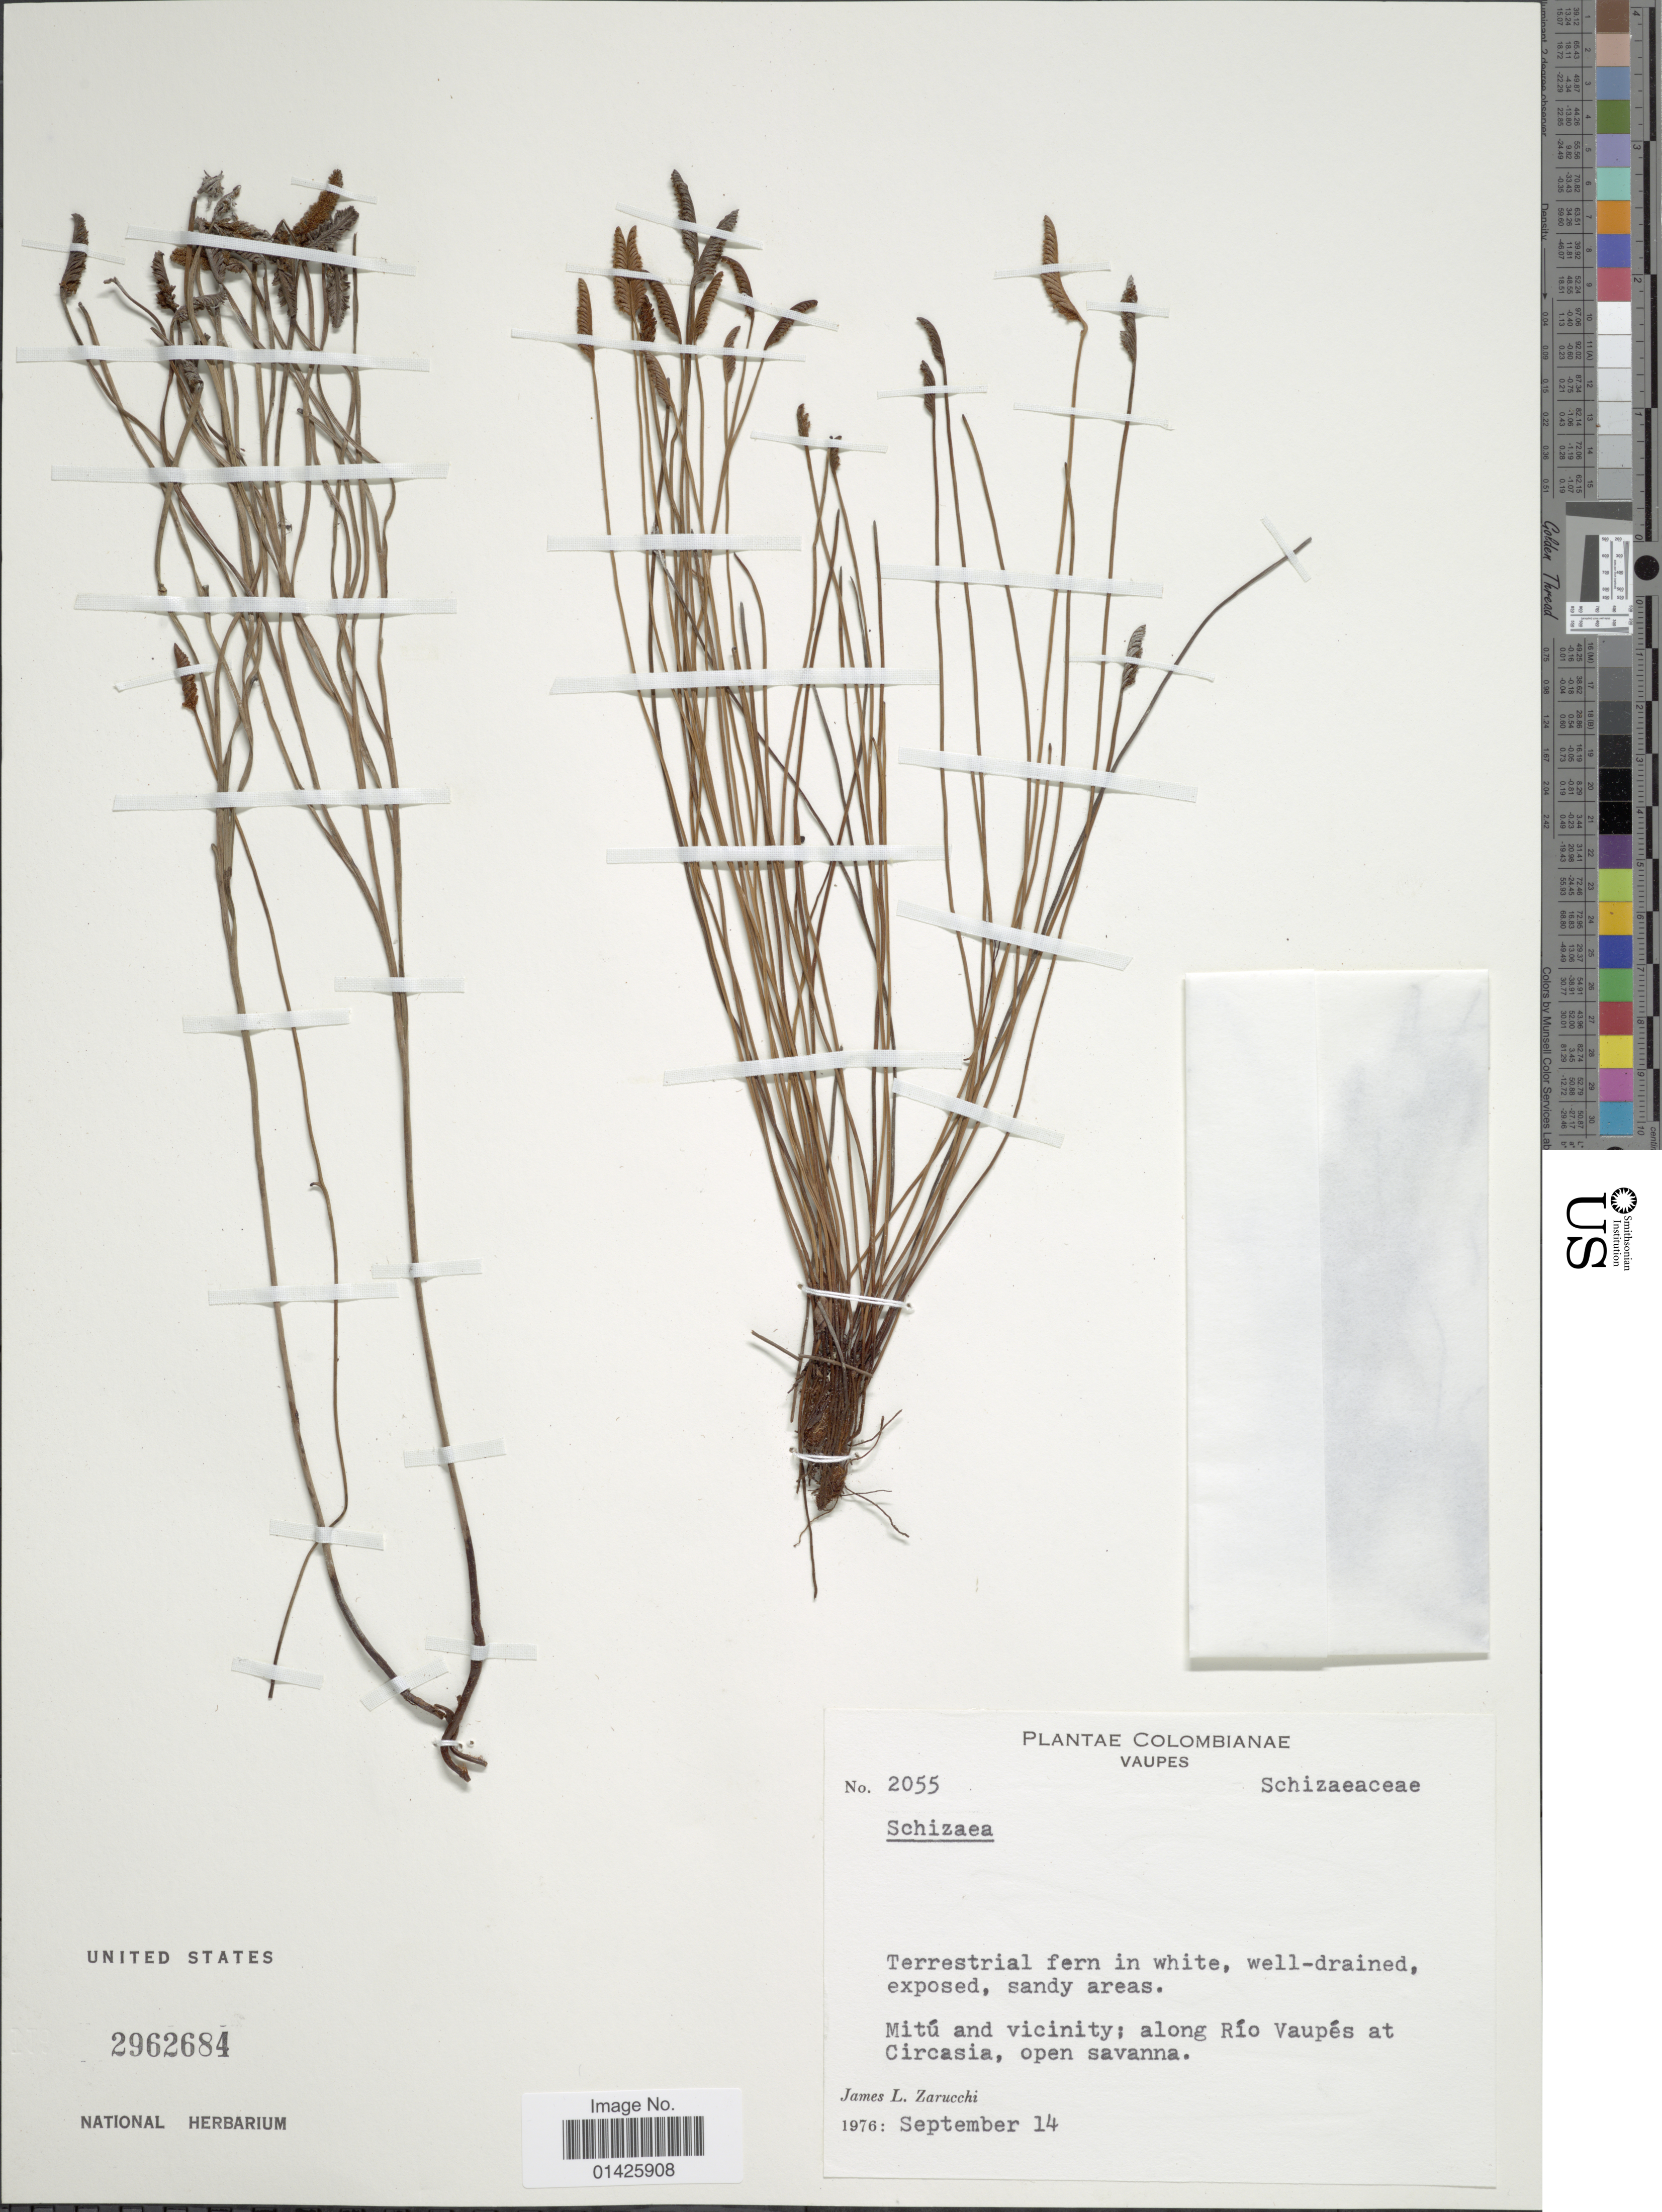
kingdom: Plantae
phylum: Tracheophyta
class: Polypodiopsida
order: Schizaeales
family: Schizaeaceae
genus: Schizaea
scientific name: Schizaea incurvata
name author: Schkuhr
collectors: J. L. Zarucchi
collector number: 2055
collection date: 1976-09-14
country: Colombia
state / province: Vaupés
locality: Mitú and vicinity: along Río Vaupés at Circasia, open savanna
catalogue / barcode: US 2962684